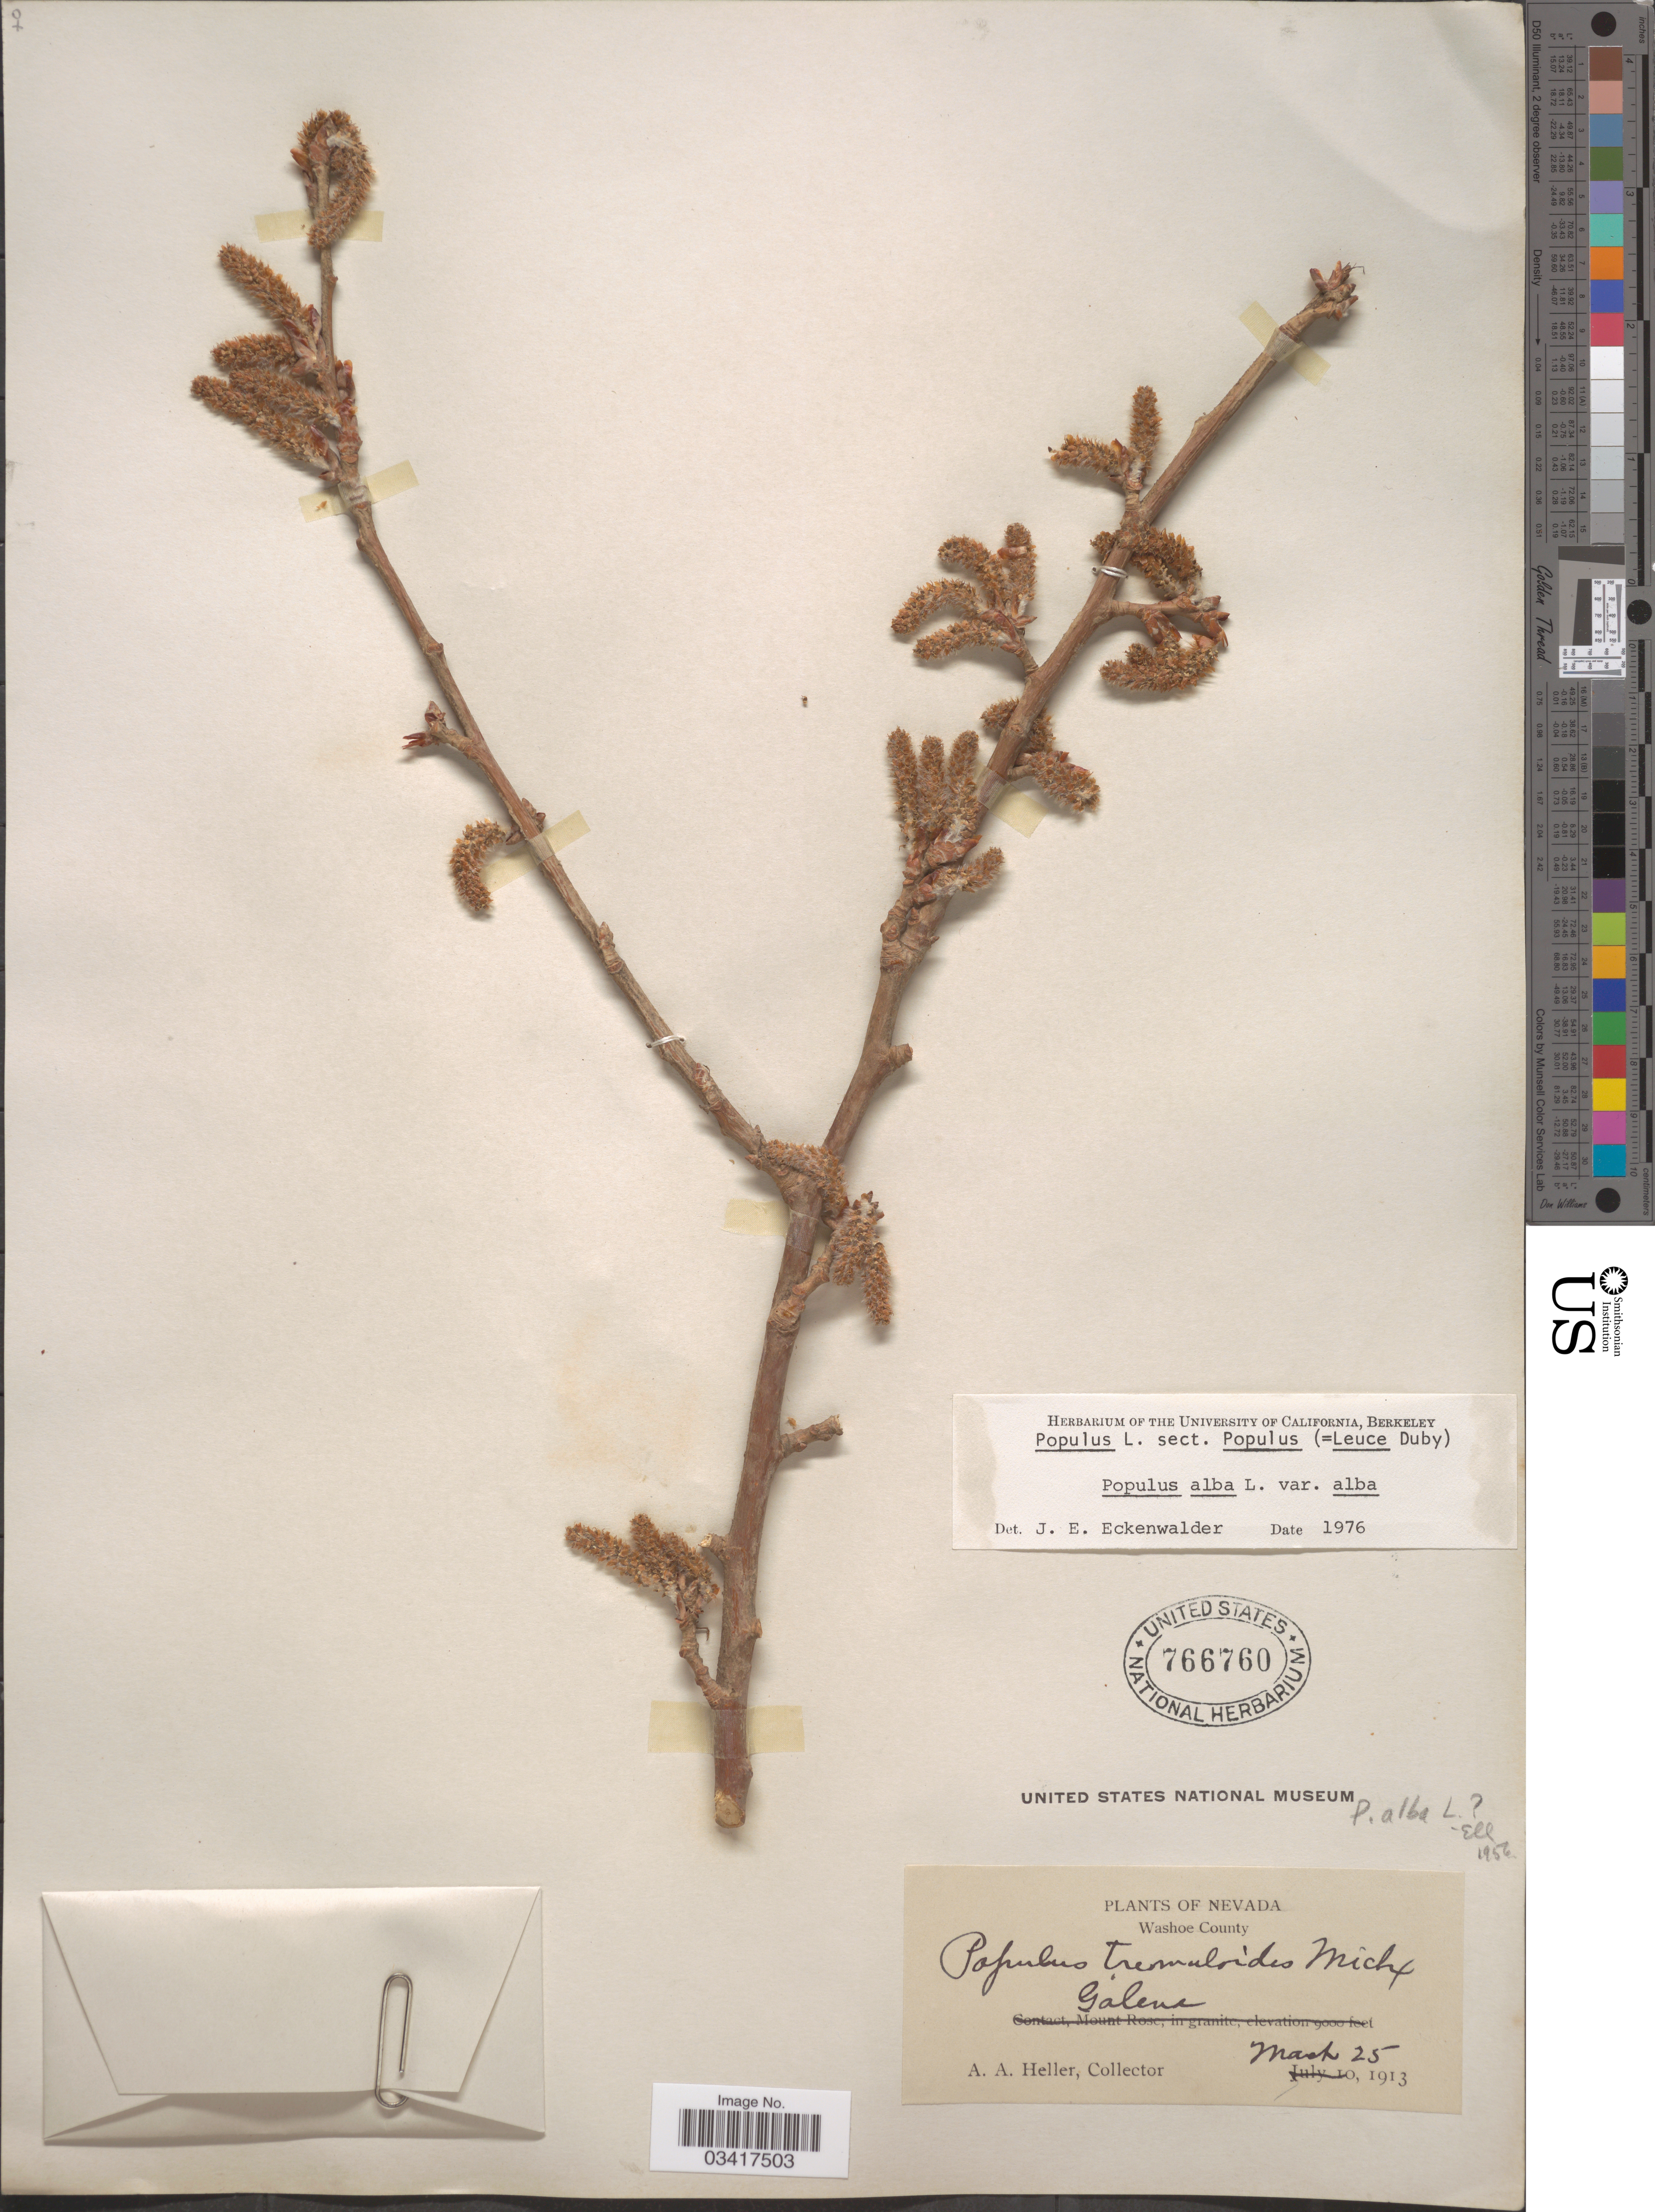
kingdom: Plantae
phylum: Tracheophyta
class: Magnoliopsida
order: Malpighiales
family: Salicaceae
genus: Populus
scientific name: Populus alba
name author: L.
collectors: A. A. Heller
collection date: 1913-03-25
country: United States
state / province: Nevada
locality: Washoe County. Galena.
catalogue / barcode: US 766760